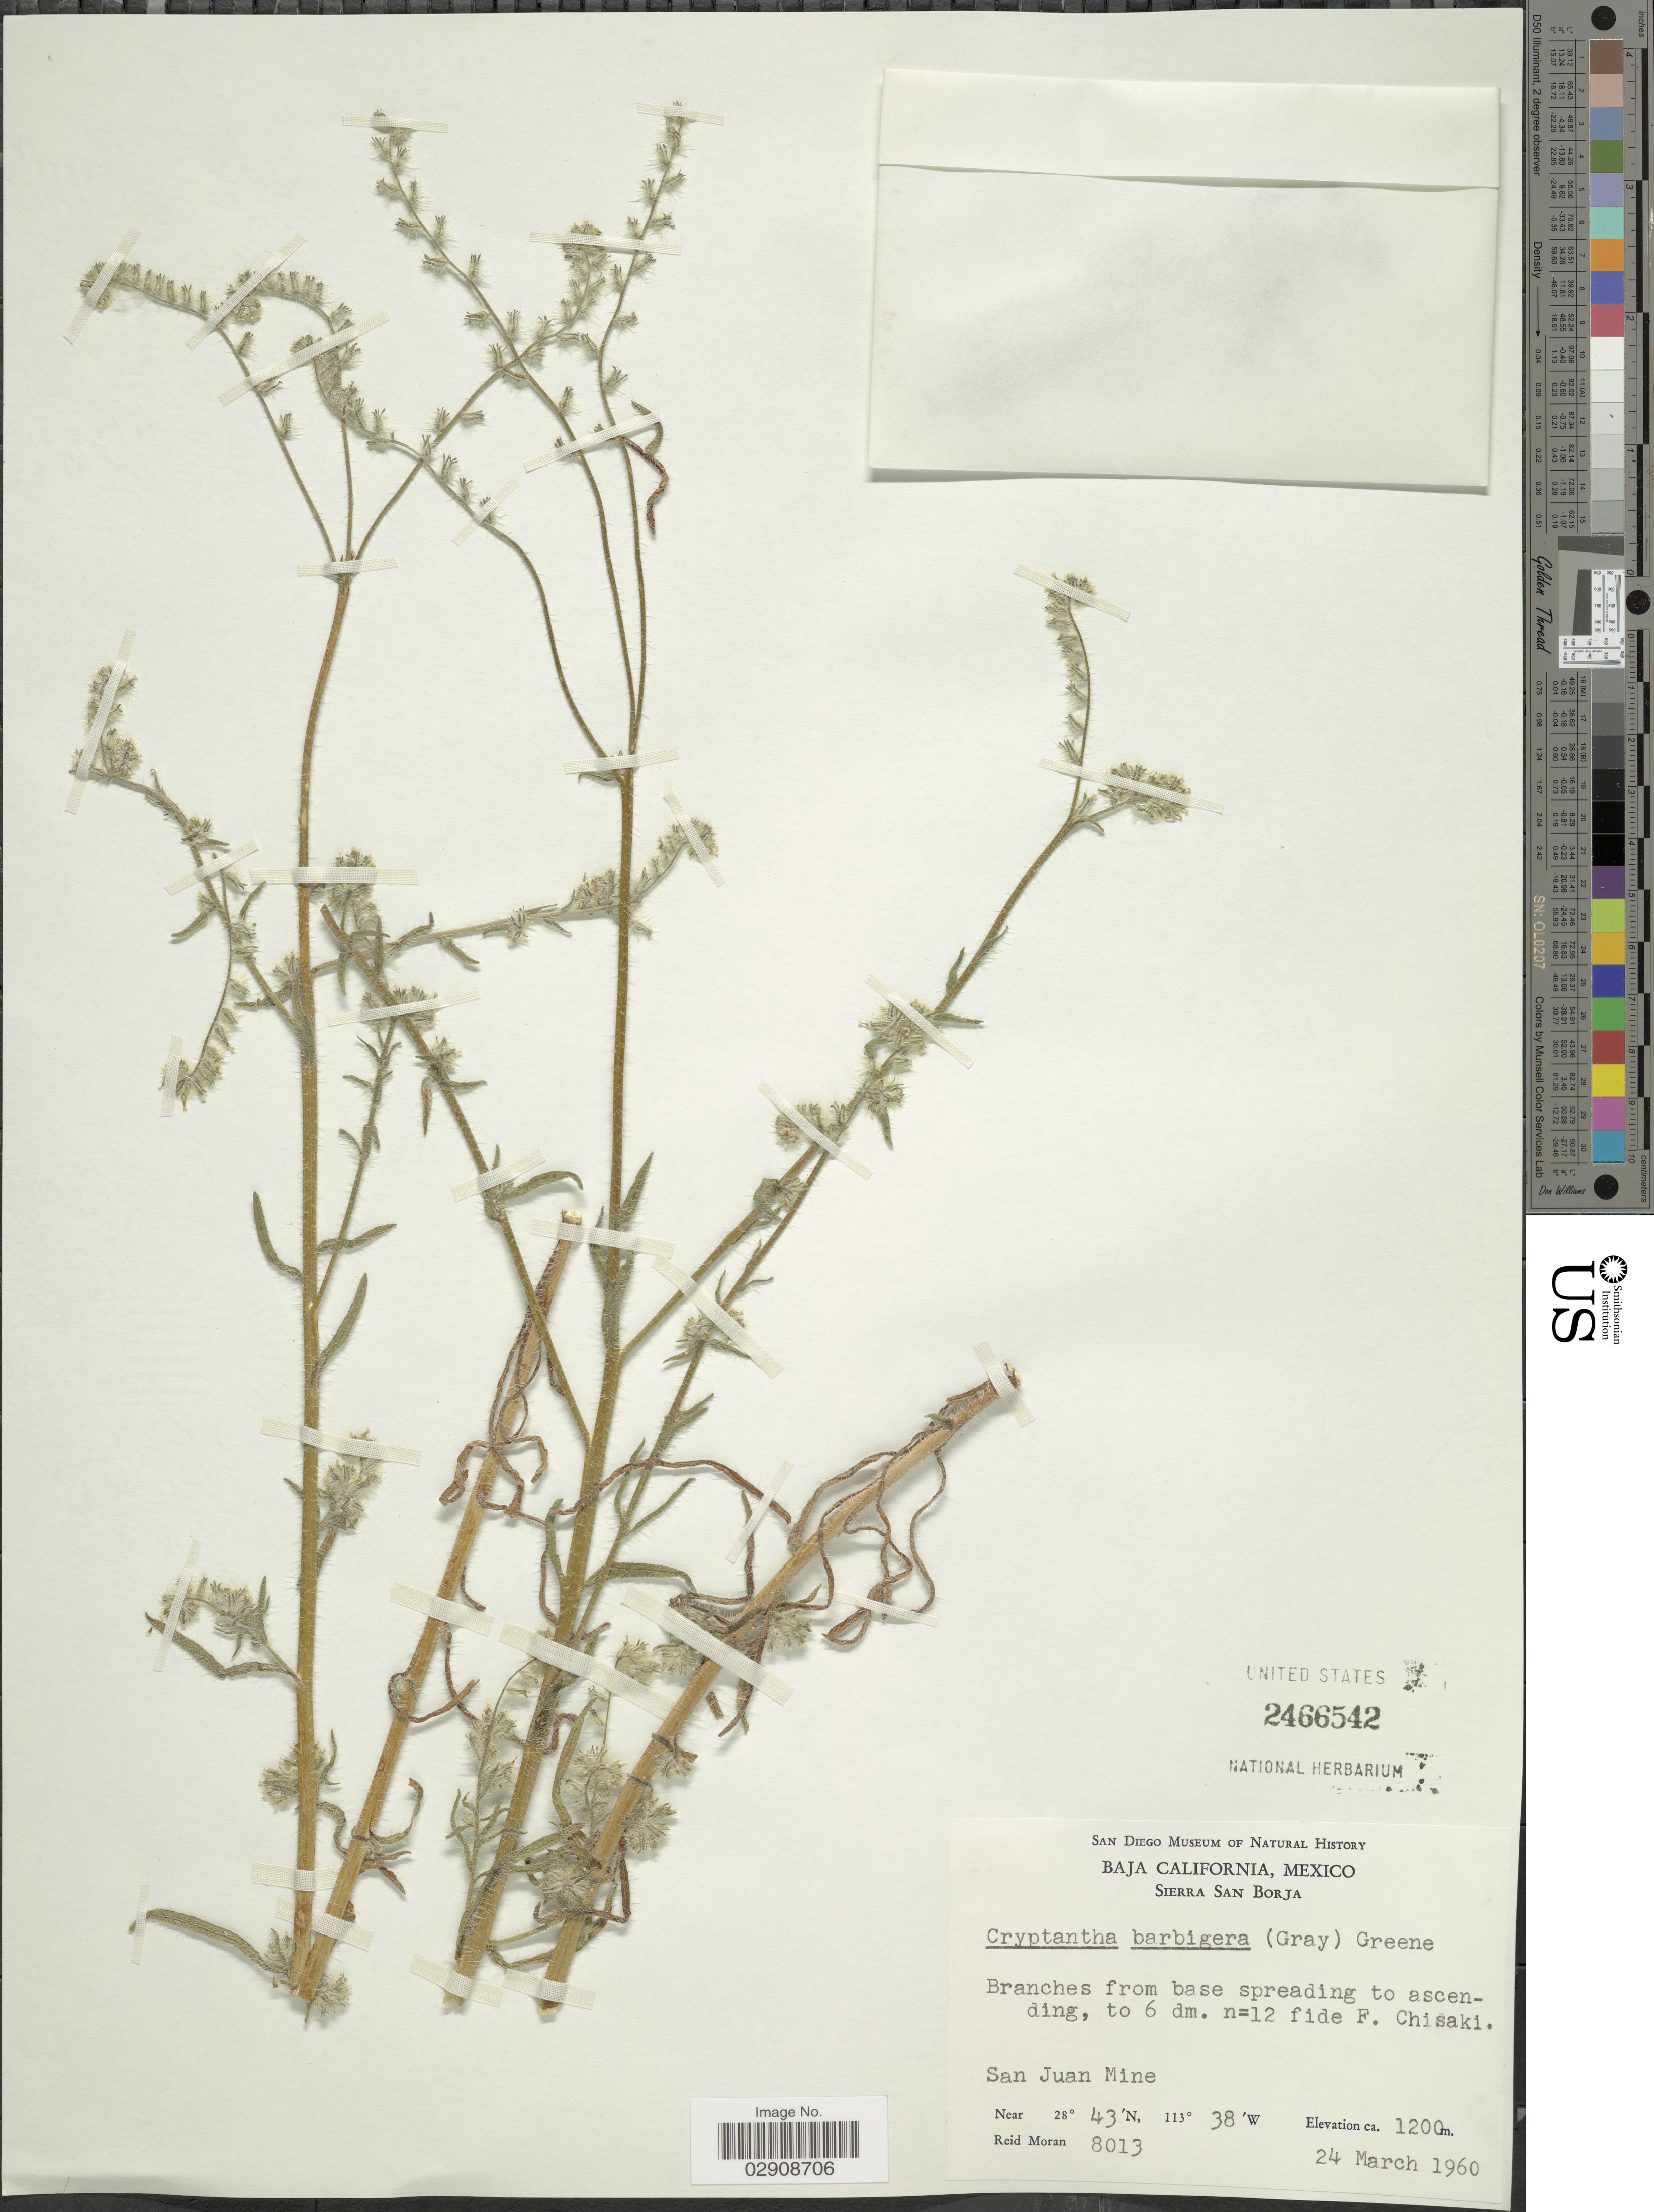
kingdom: Plantae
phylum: Tracheophyta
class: Magnoliopsida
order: Boraginales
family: Boraginaceae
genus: Cryptantha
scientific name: Cryptantha barbigera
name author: (A. Gray) Greene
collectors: R. V. Moran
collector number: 8013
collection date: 1960-03-24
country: Mexico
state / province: Baja California Norte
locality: Sierra San Borja. San Juan Mine.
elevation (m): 1200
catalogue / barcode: US 2466542